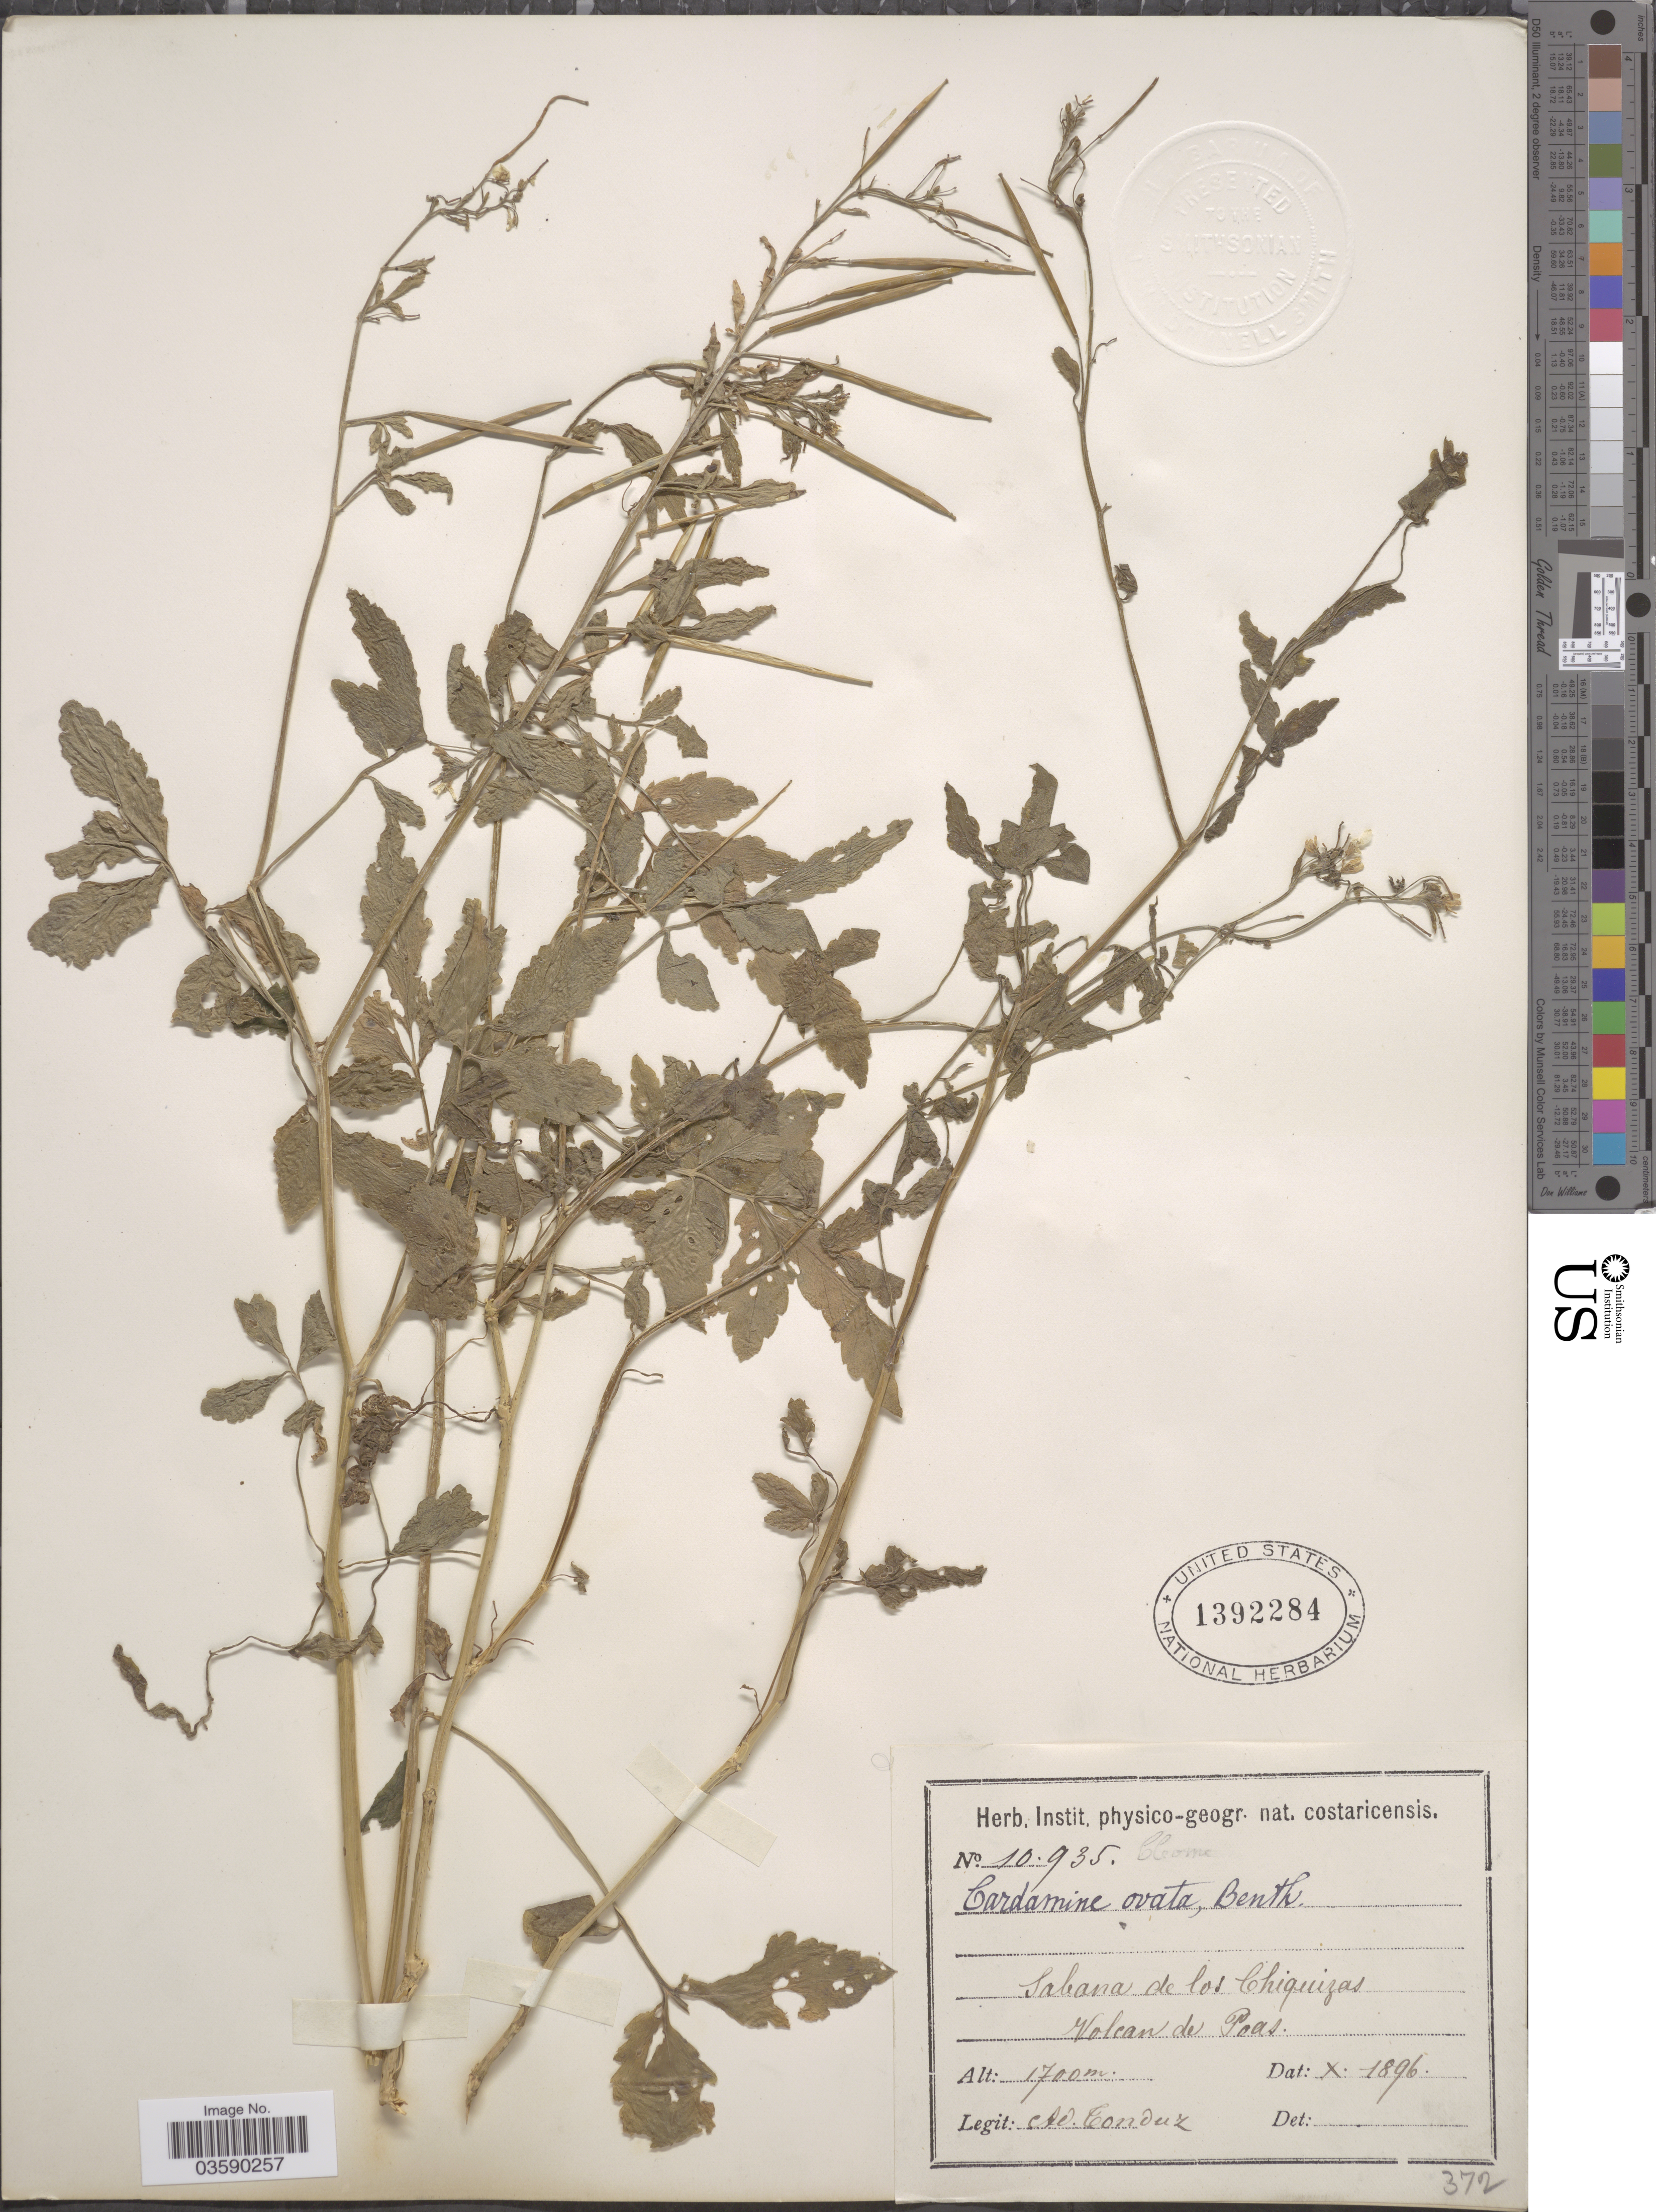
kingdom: Plantae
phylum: Tracheophyta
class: Magnoliopsida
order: Brassicales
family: Brassicaceae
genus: Cardamine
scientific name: Cardamine ovata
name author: Benth.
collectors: A. Tonduz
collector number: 10935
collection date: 1896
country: Costa Rica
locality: Sabana de los Chiquizas. Volcan de Poas.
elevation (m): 1700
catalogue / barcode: US 1392284